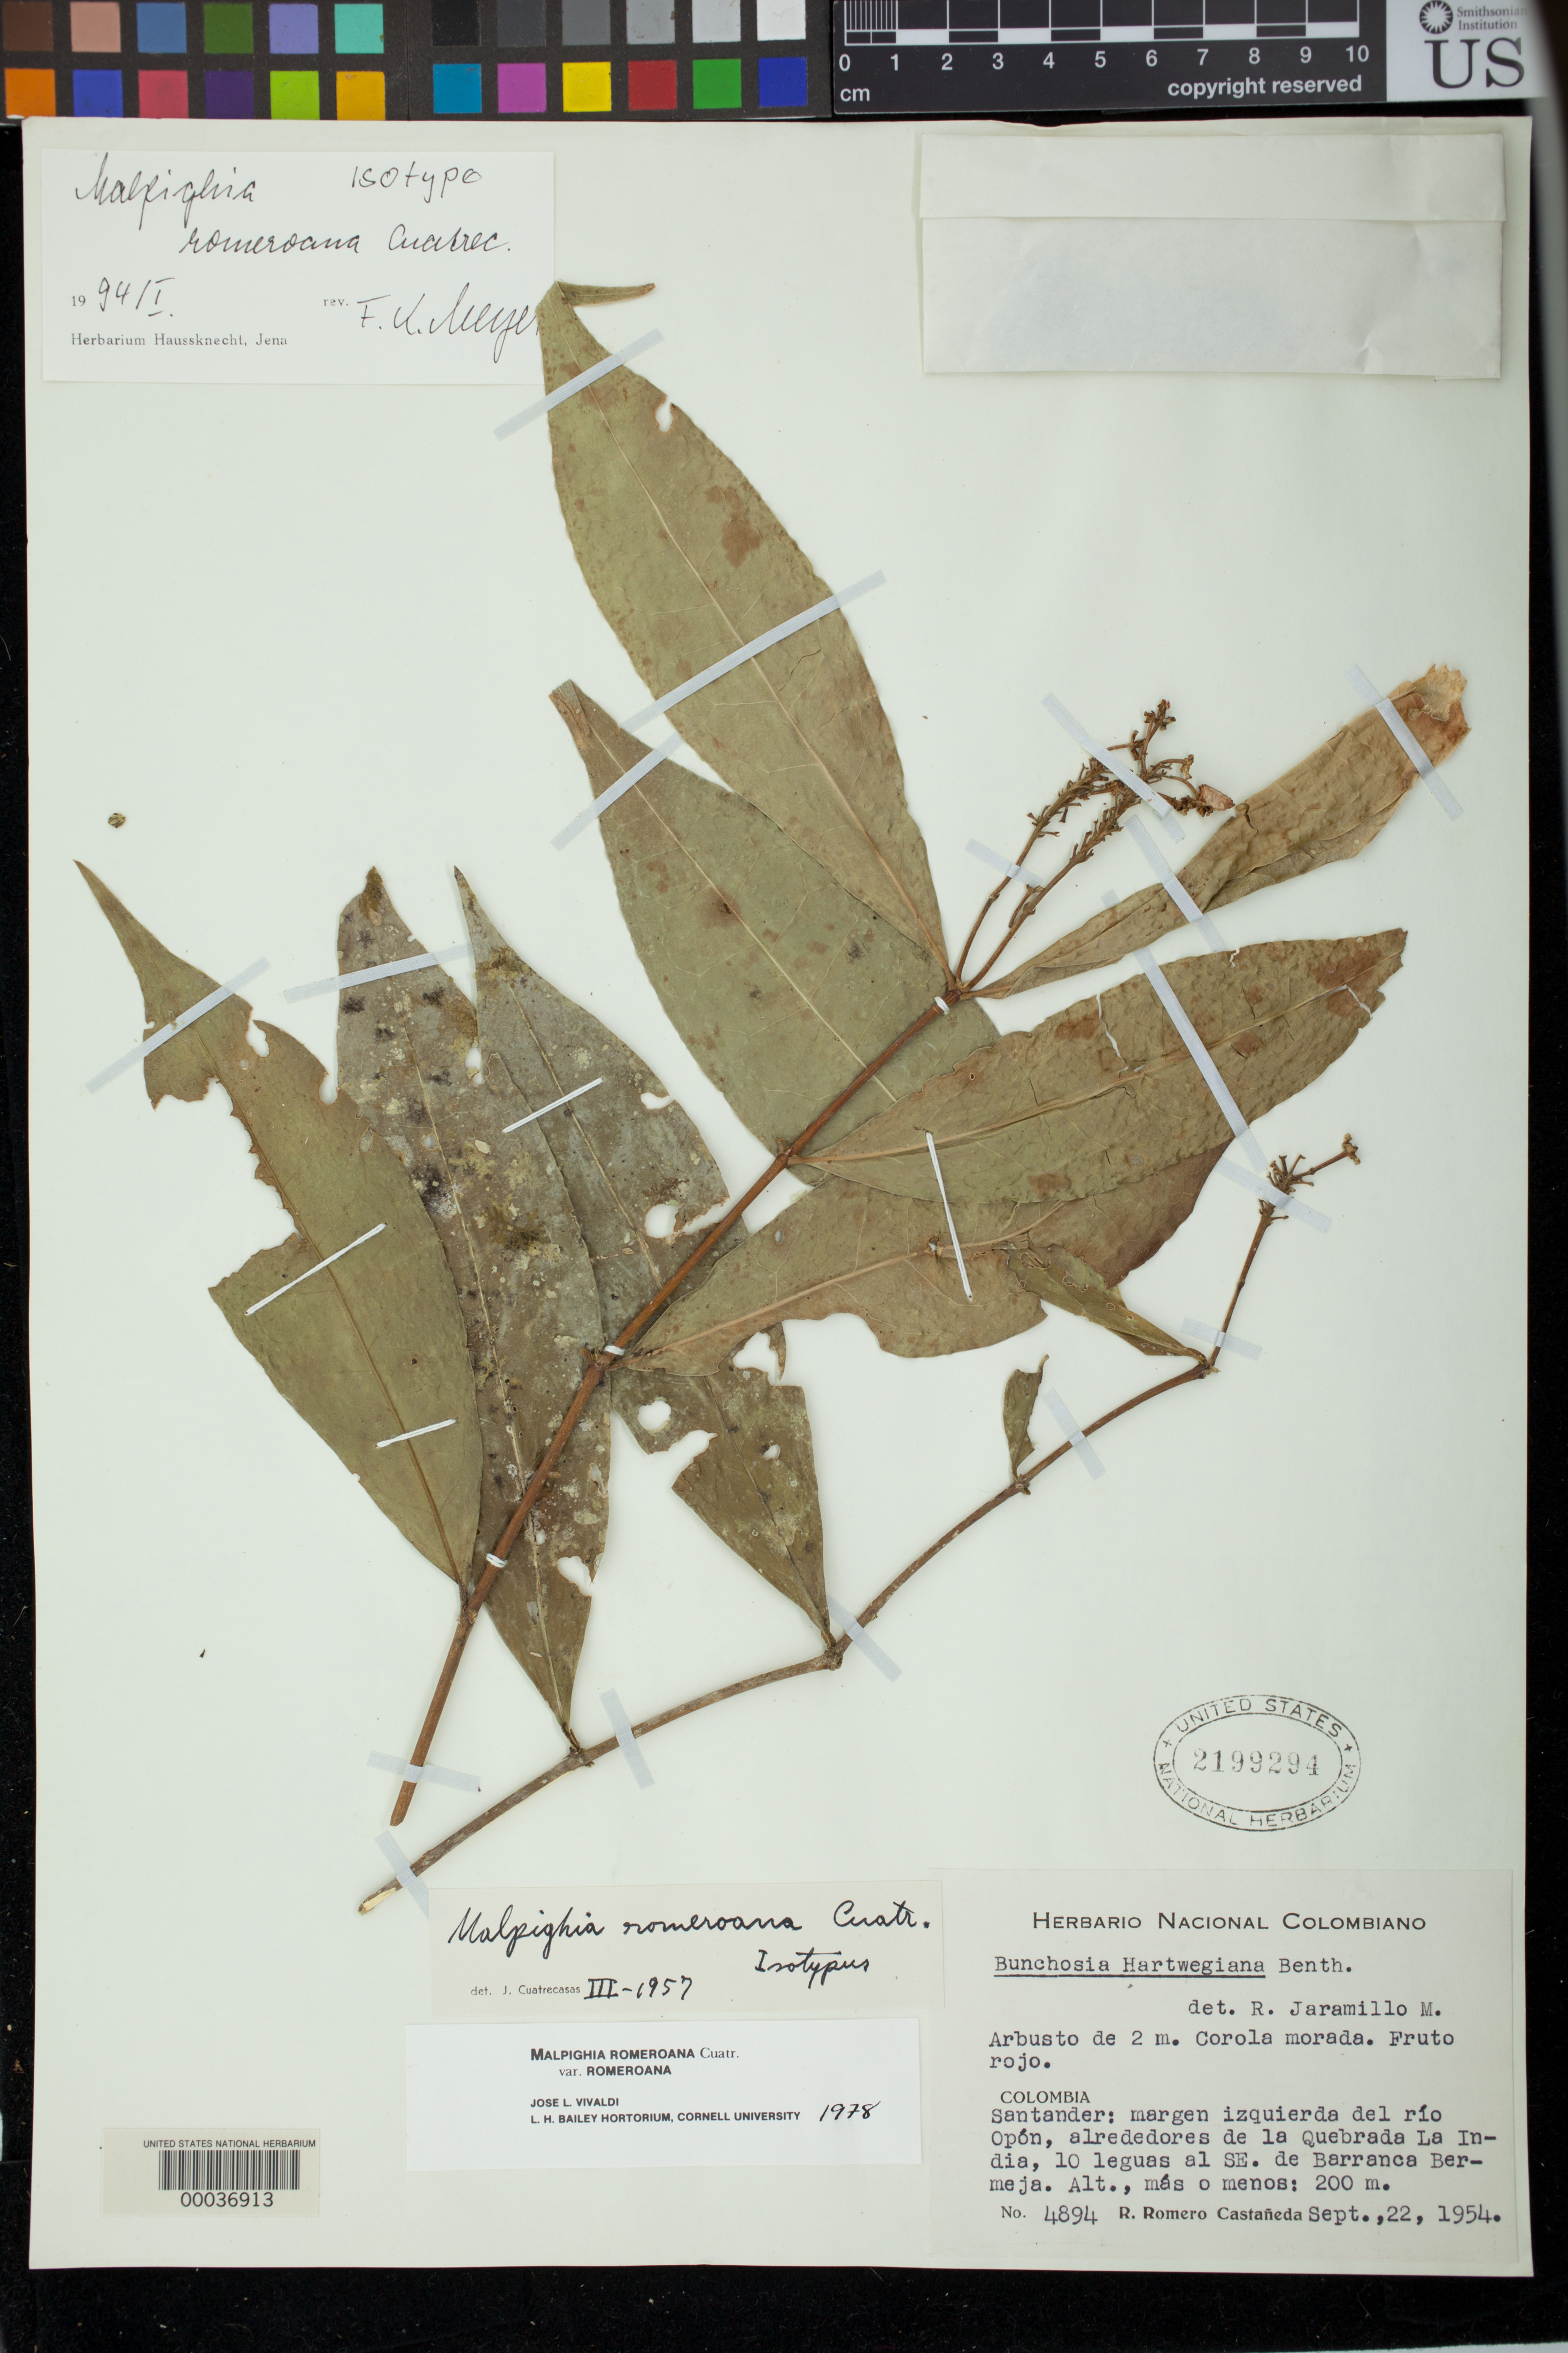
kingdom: Plantae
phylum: Tracheophyta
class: Magnoliopsida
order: Malpighiales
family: Malpighiaceae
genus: Malpighia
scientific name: Malpighia romeroana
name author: Cuatrec.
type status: Isotype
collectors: R. Romero Castañeda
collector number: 4894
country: Colombia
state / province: Santander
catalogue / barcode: US 2199294